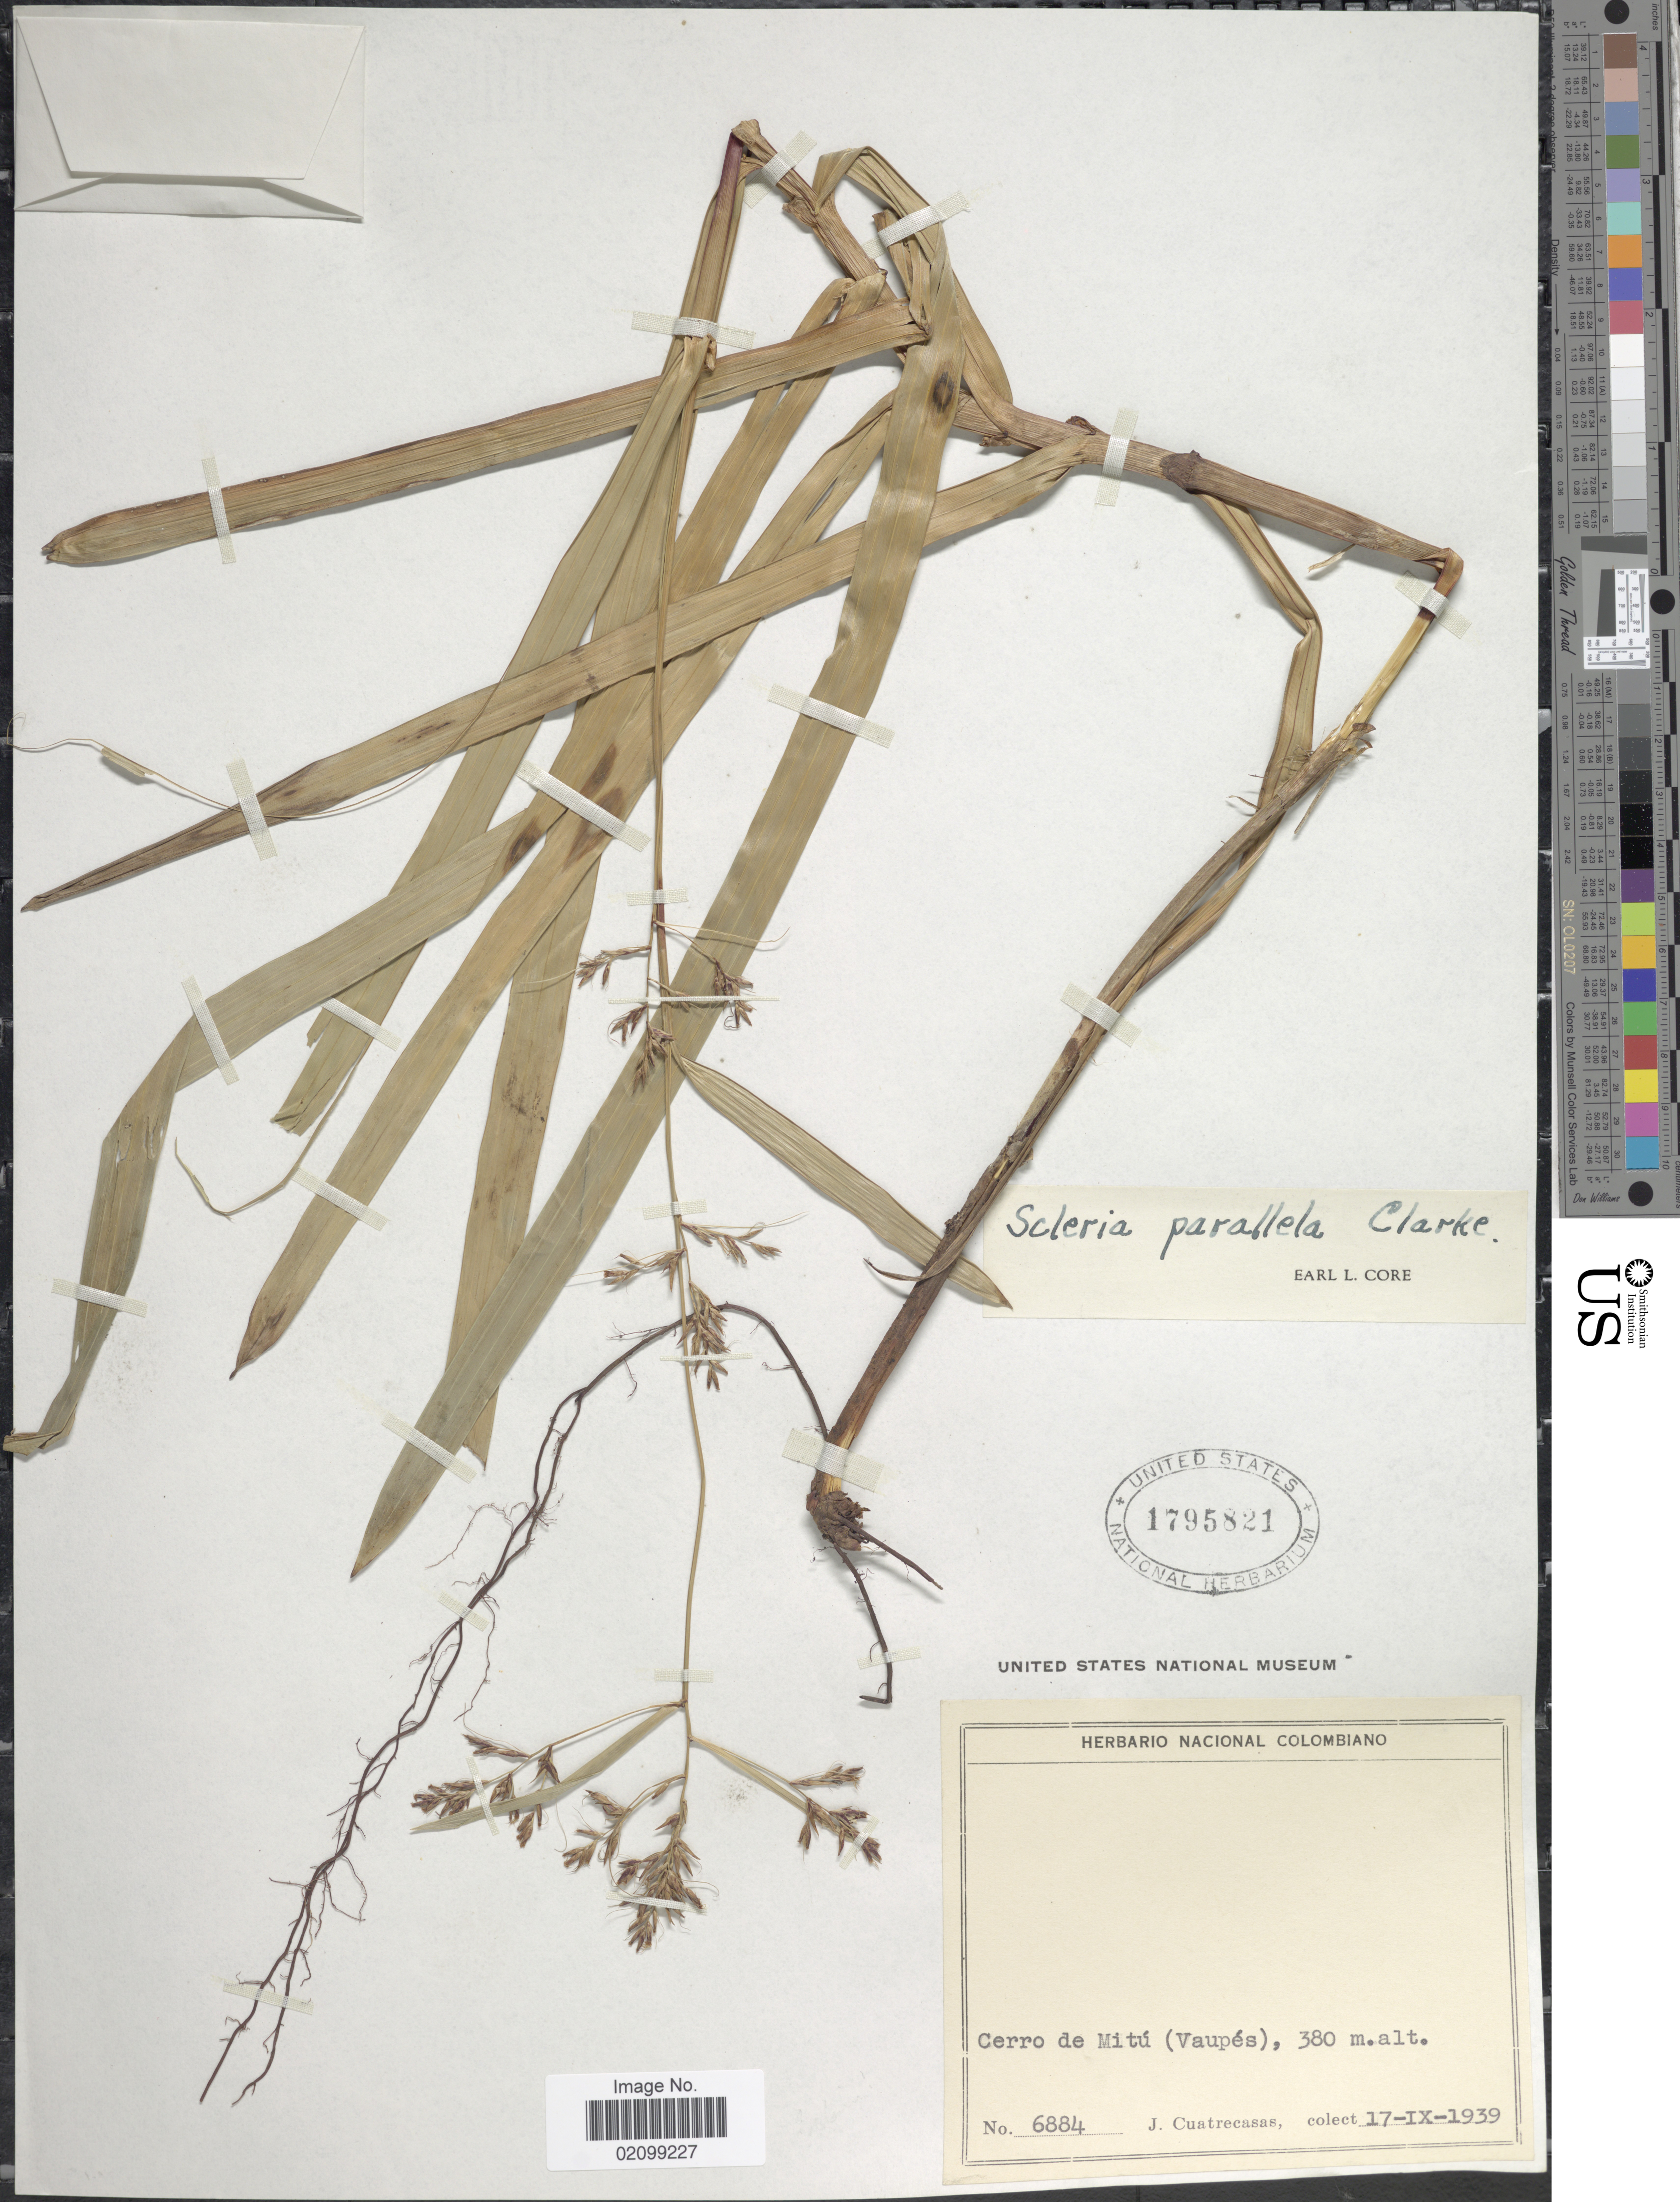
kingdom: Plantae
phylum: Tracheophyta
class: Liliopsida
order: Poales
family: Cyperaceae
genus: Scleria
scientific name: Scleria parallella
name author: C.B. Clarke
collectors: J. Cuatrecasas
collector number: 6884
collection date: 1939-09-17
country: Colombia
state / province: Vaupés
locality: Cerro de Mitu (Vaupes).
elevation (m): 380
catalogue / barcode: US 1795821